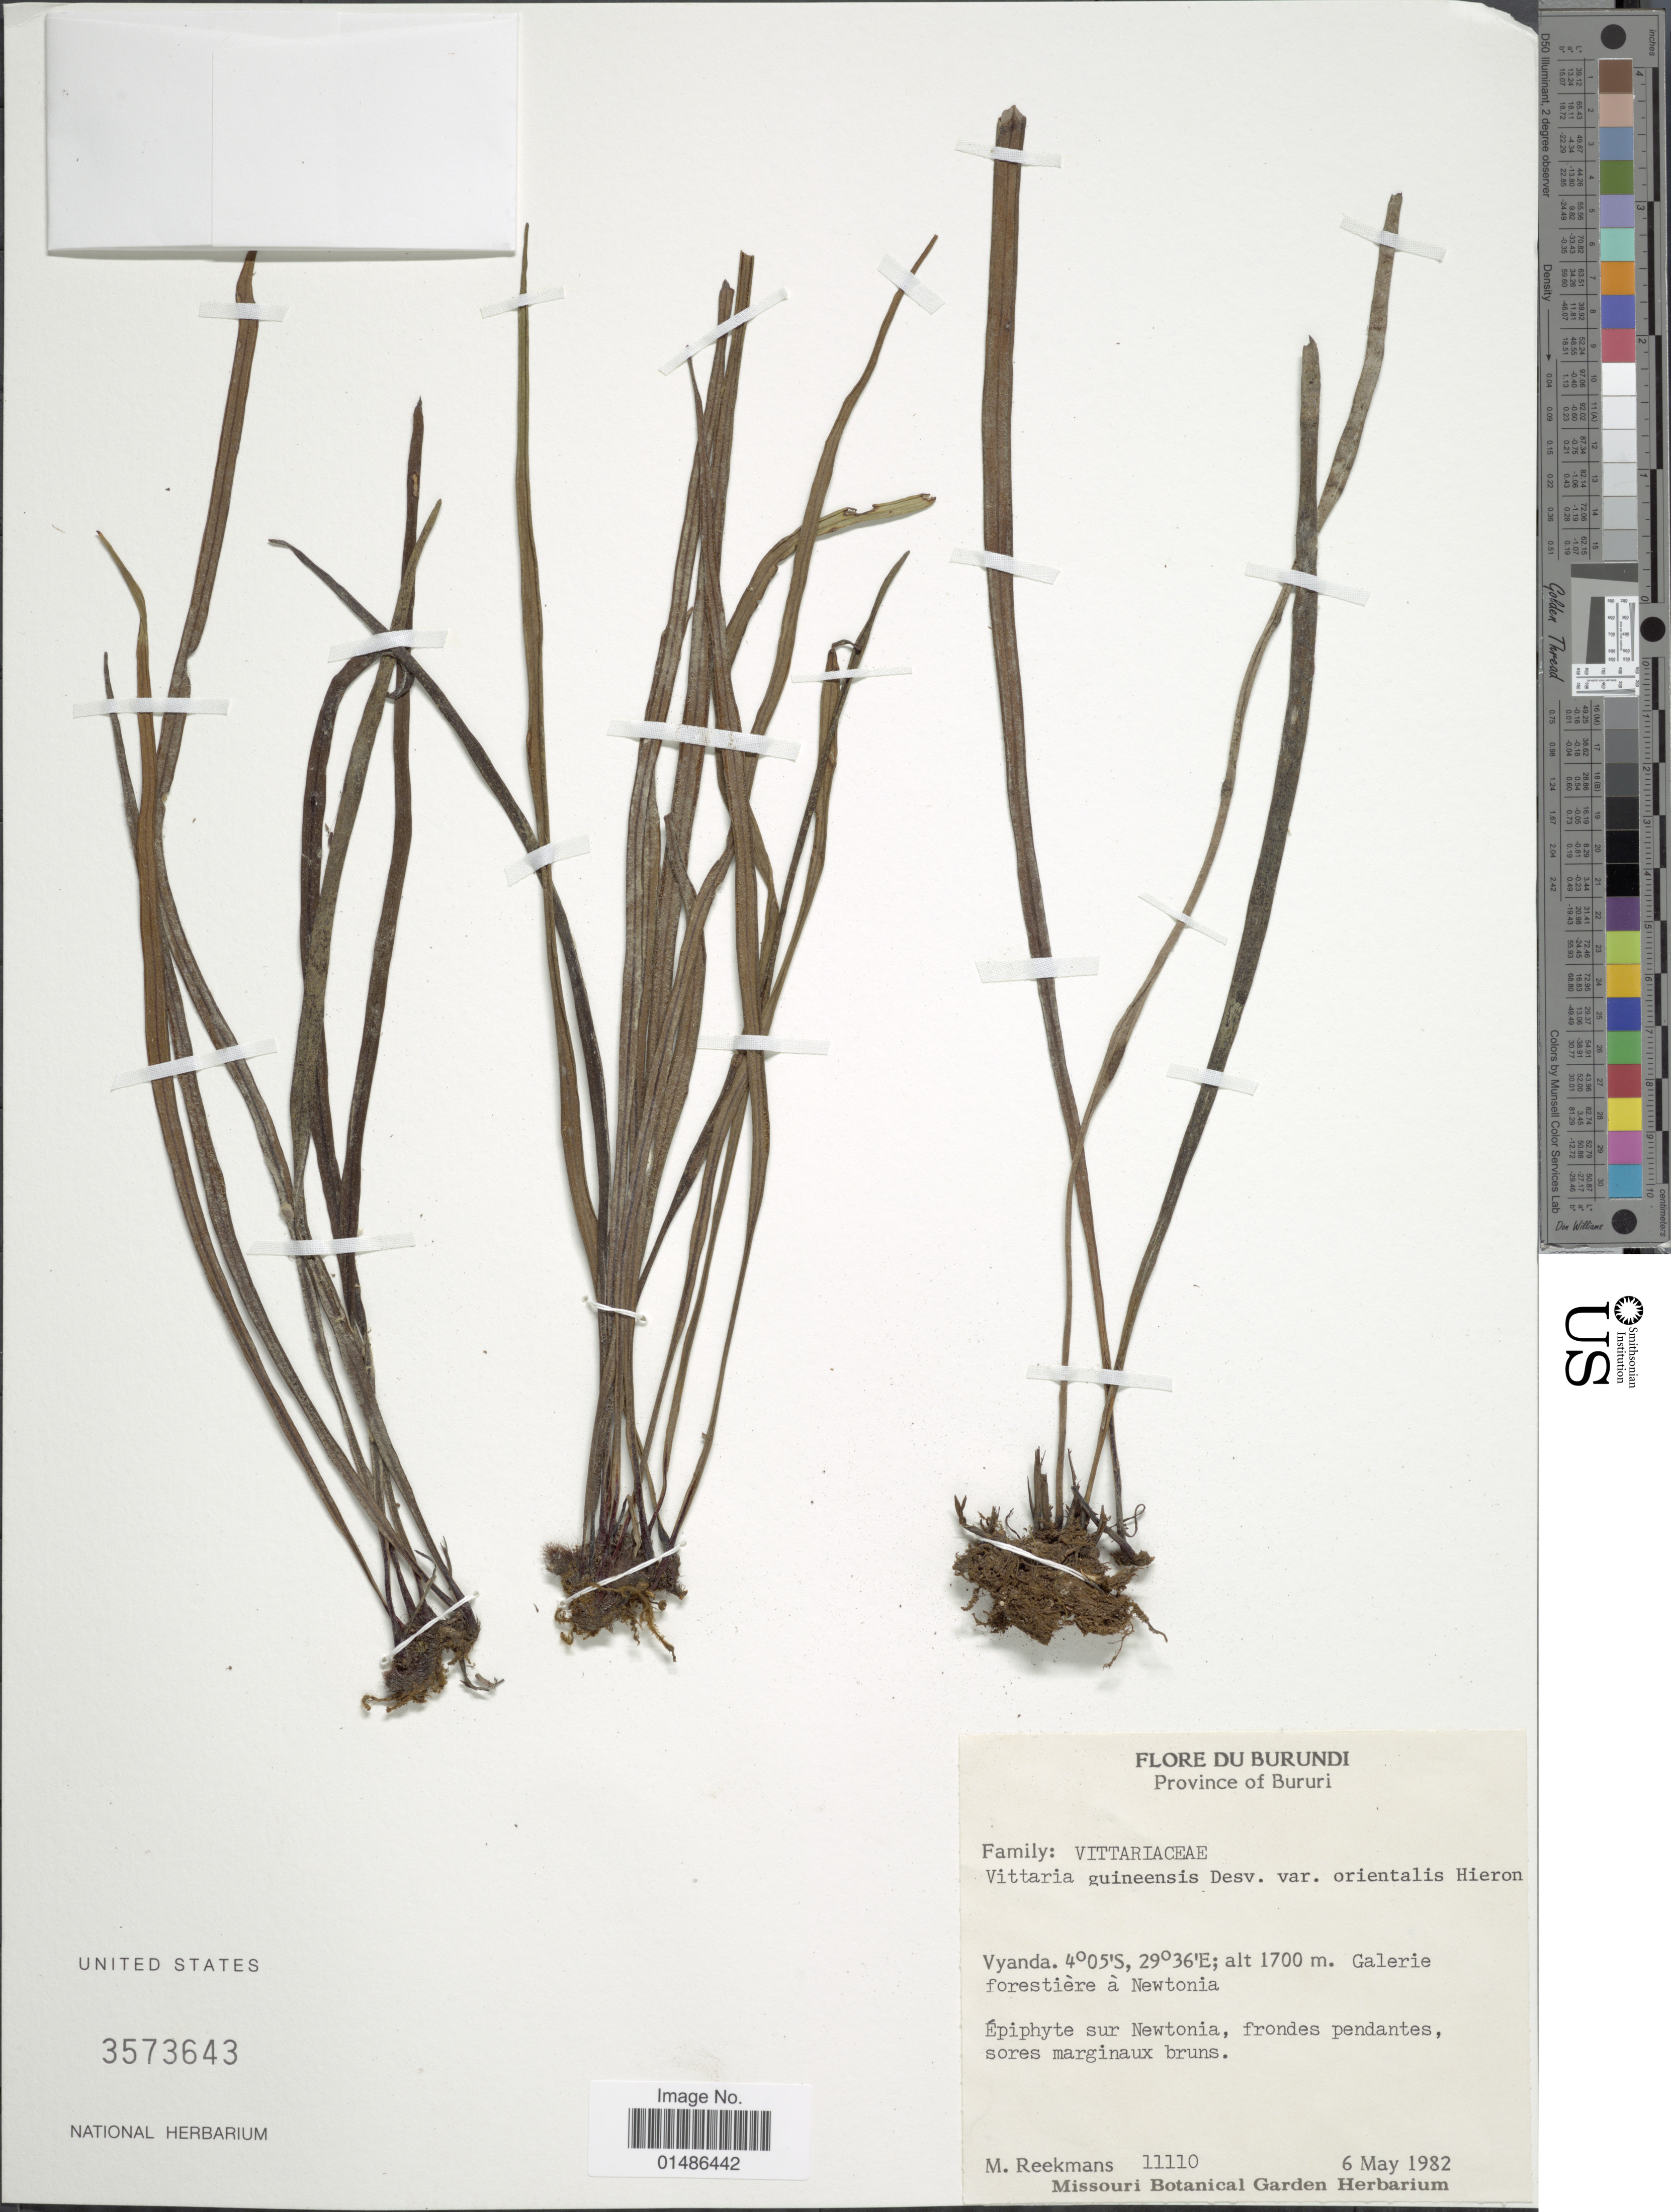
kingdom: Plantae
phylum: Tracheophyta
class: Polypodiopsida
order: Polypodiales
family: Pteridaceae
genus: Haplopteris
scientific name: Haplopteris guineensis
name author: (Desv.) E.H. Crane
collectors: M. Reekmans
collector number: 11110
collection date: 1982-05-06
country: Burundi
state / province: Bururi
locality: Vyanda. Galerie forestière à Newtonia.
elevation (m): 1700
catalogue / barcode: US 3573643